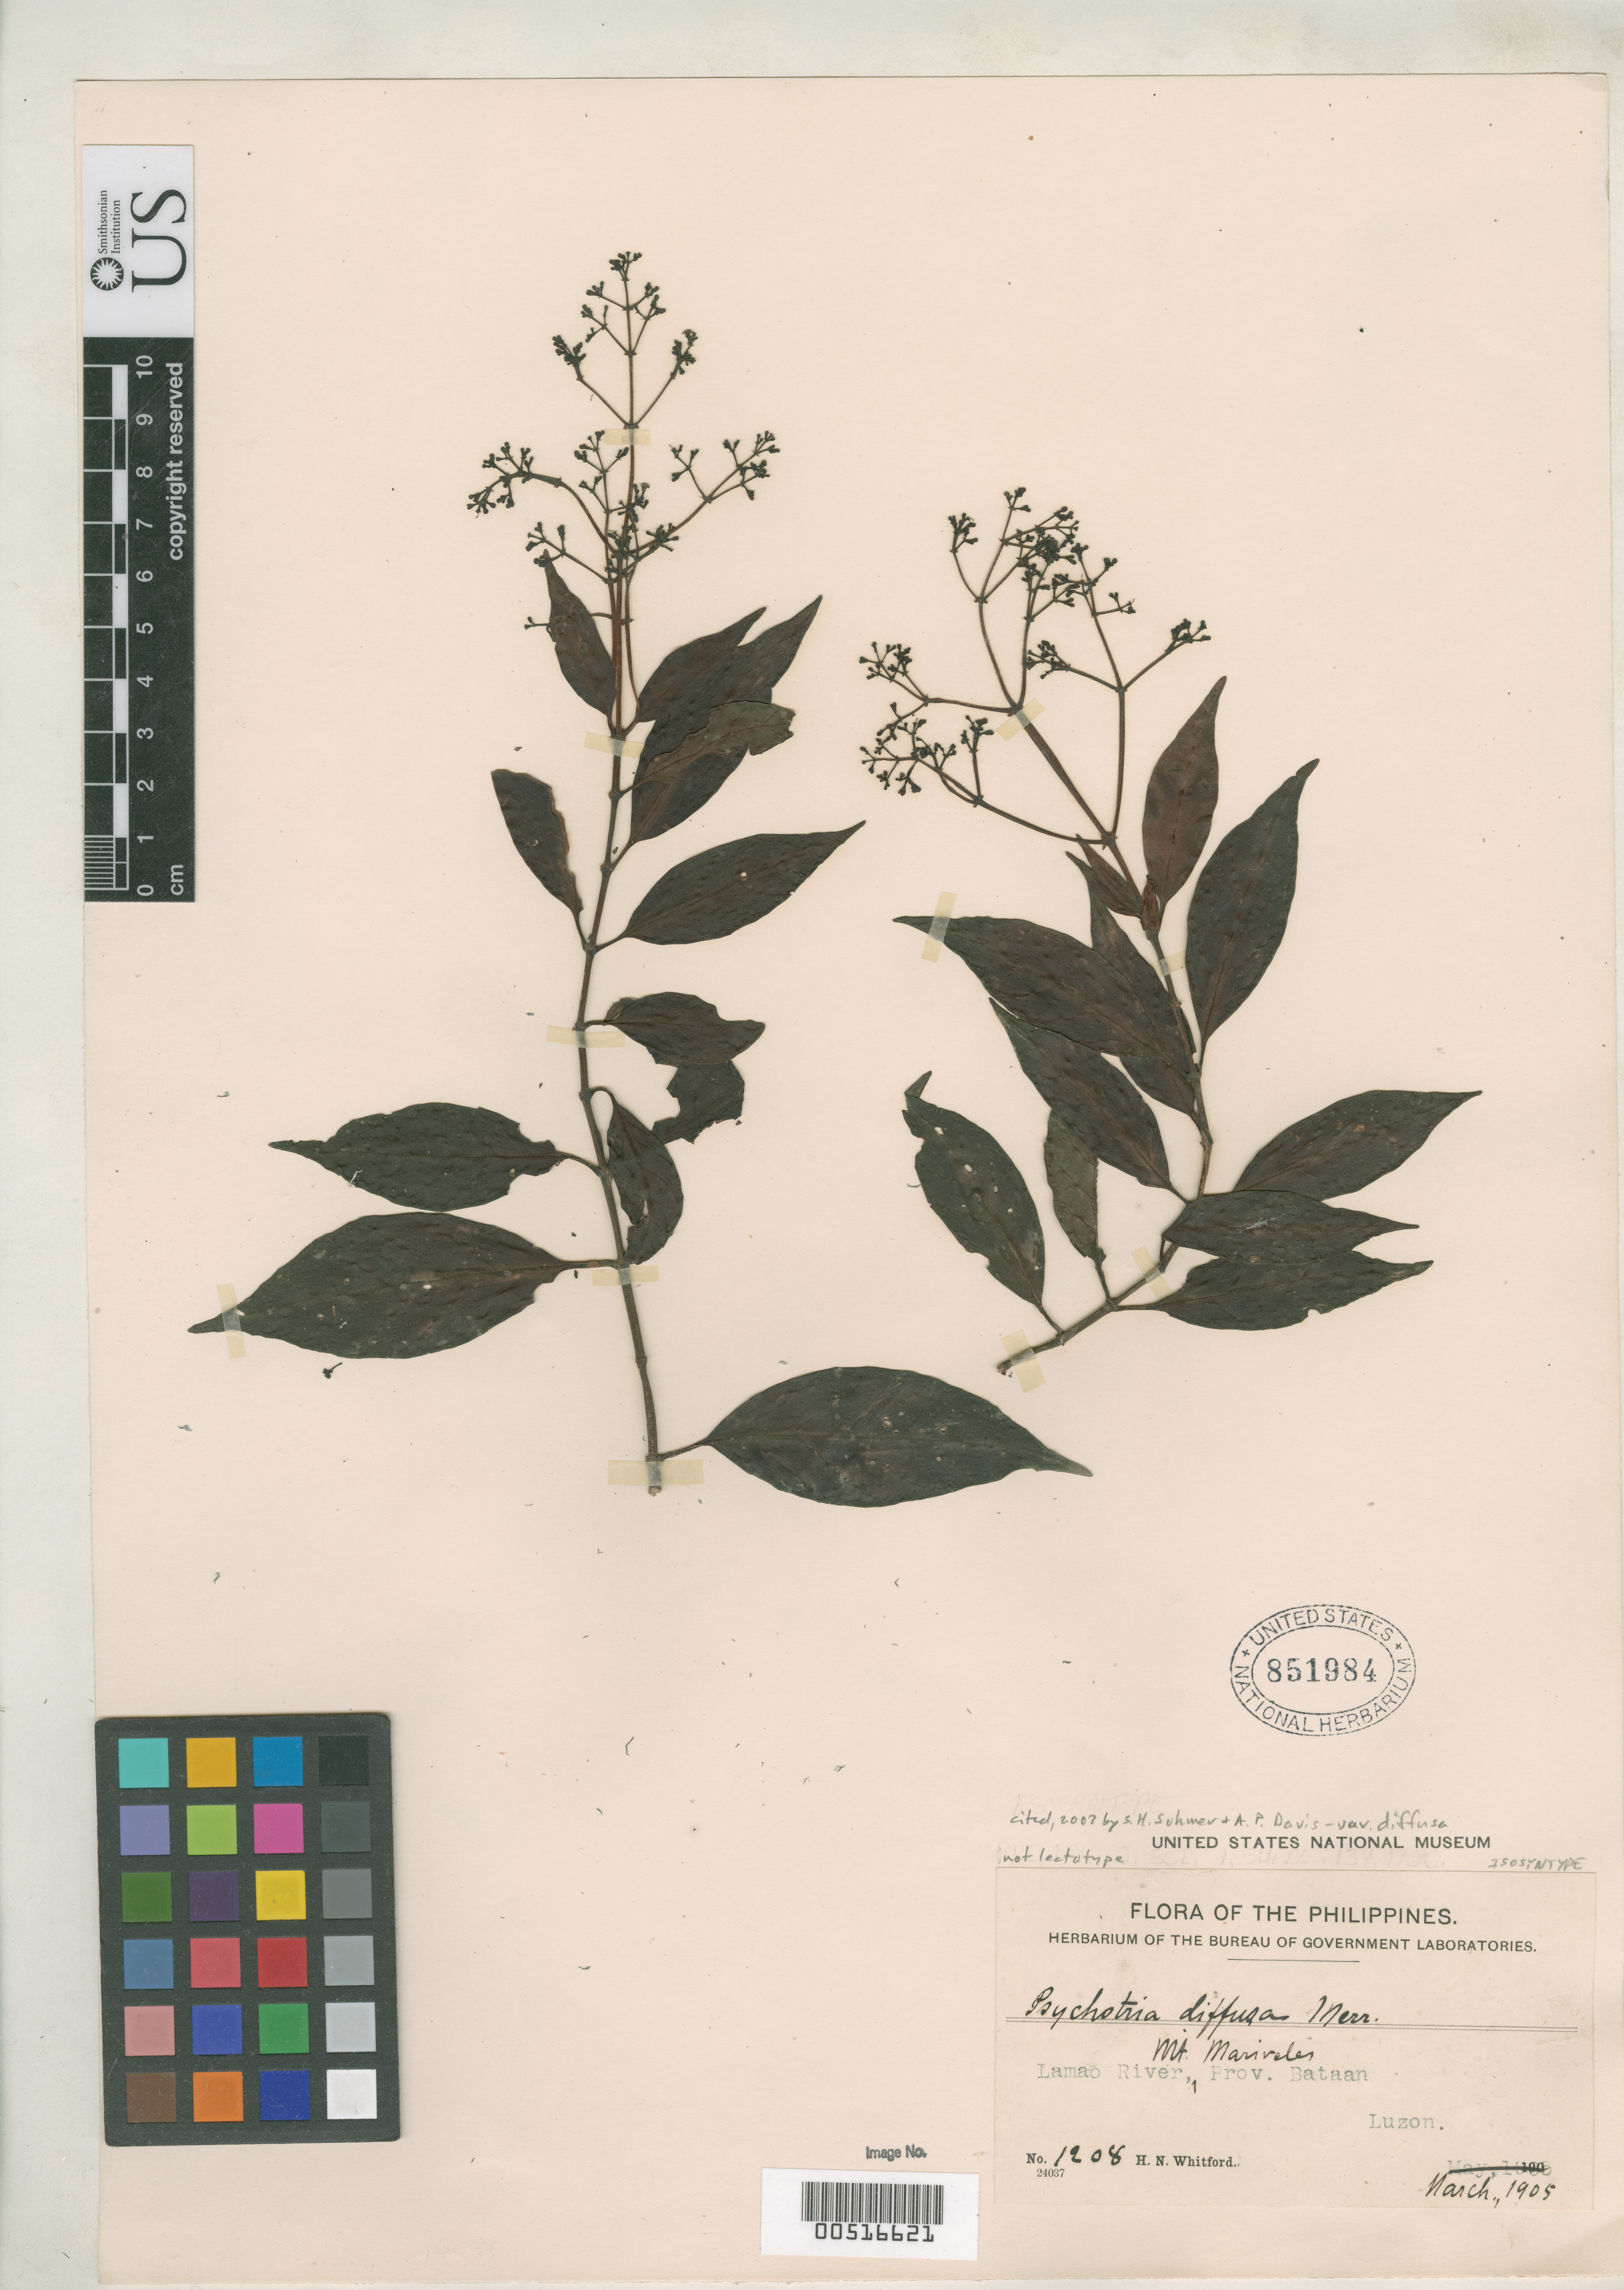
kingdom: Plantae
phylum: Tracheophyta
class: Magnoliopsida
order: Gentianales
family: Rubiaceae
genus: Psychotria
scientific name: Psychotria diffusa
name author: Merr.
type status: Isosyntype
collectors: H. N. Whitford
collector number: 1208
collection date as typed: Mar 1905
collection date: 1905-03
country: Philippines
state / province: Central Luzon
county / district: Bataan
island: Luzon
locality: Lamao River, Mt Mariveles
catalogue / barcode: US 851984